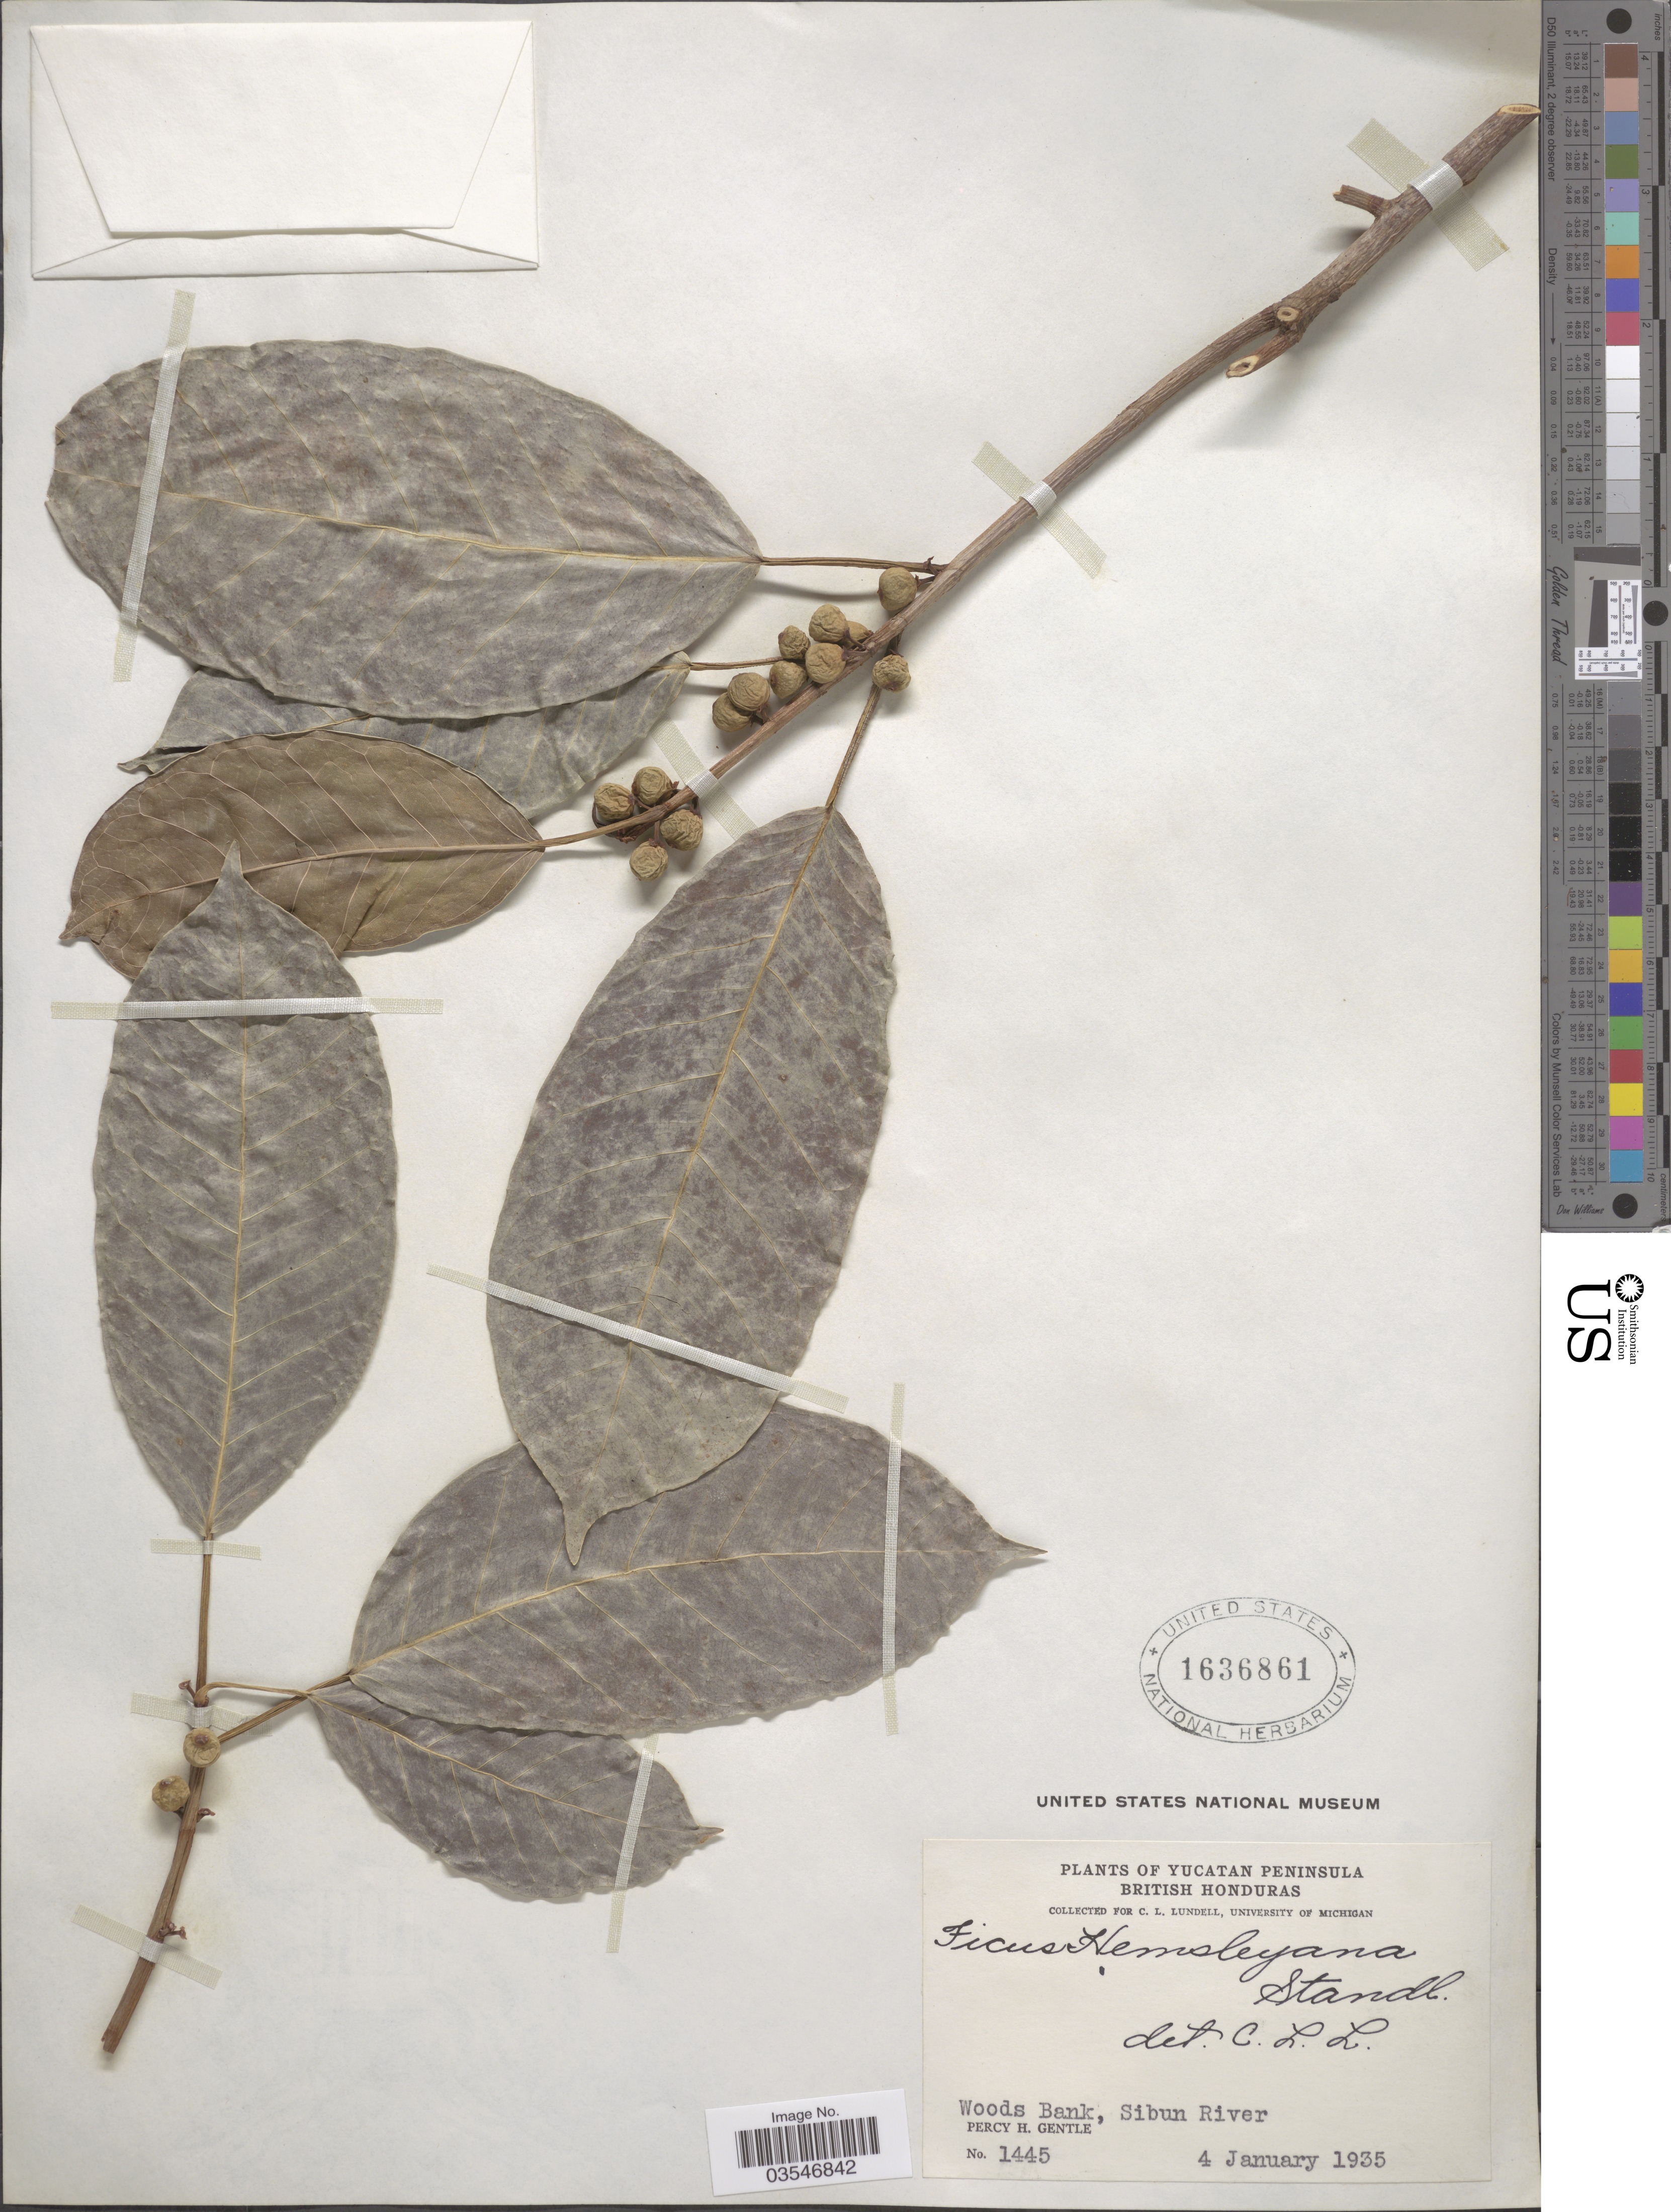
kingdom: Plantae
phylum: Tracheophyta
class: Magnoliopsida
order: Rosales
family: Moraceae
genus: Ficus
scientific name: Ficus citrifolia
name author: Mill.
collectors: P. H. Gentle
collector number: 1445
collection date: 1935-01-04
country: Belize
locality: Yucatan Peninsula. British Honduras. Sibun River.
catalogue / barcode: US 1636861